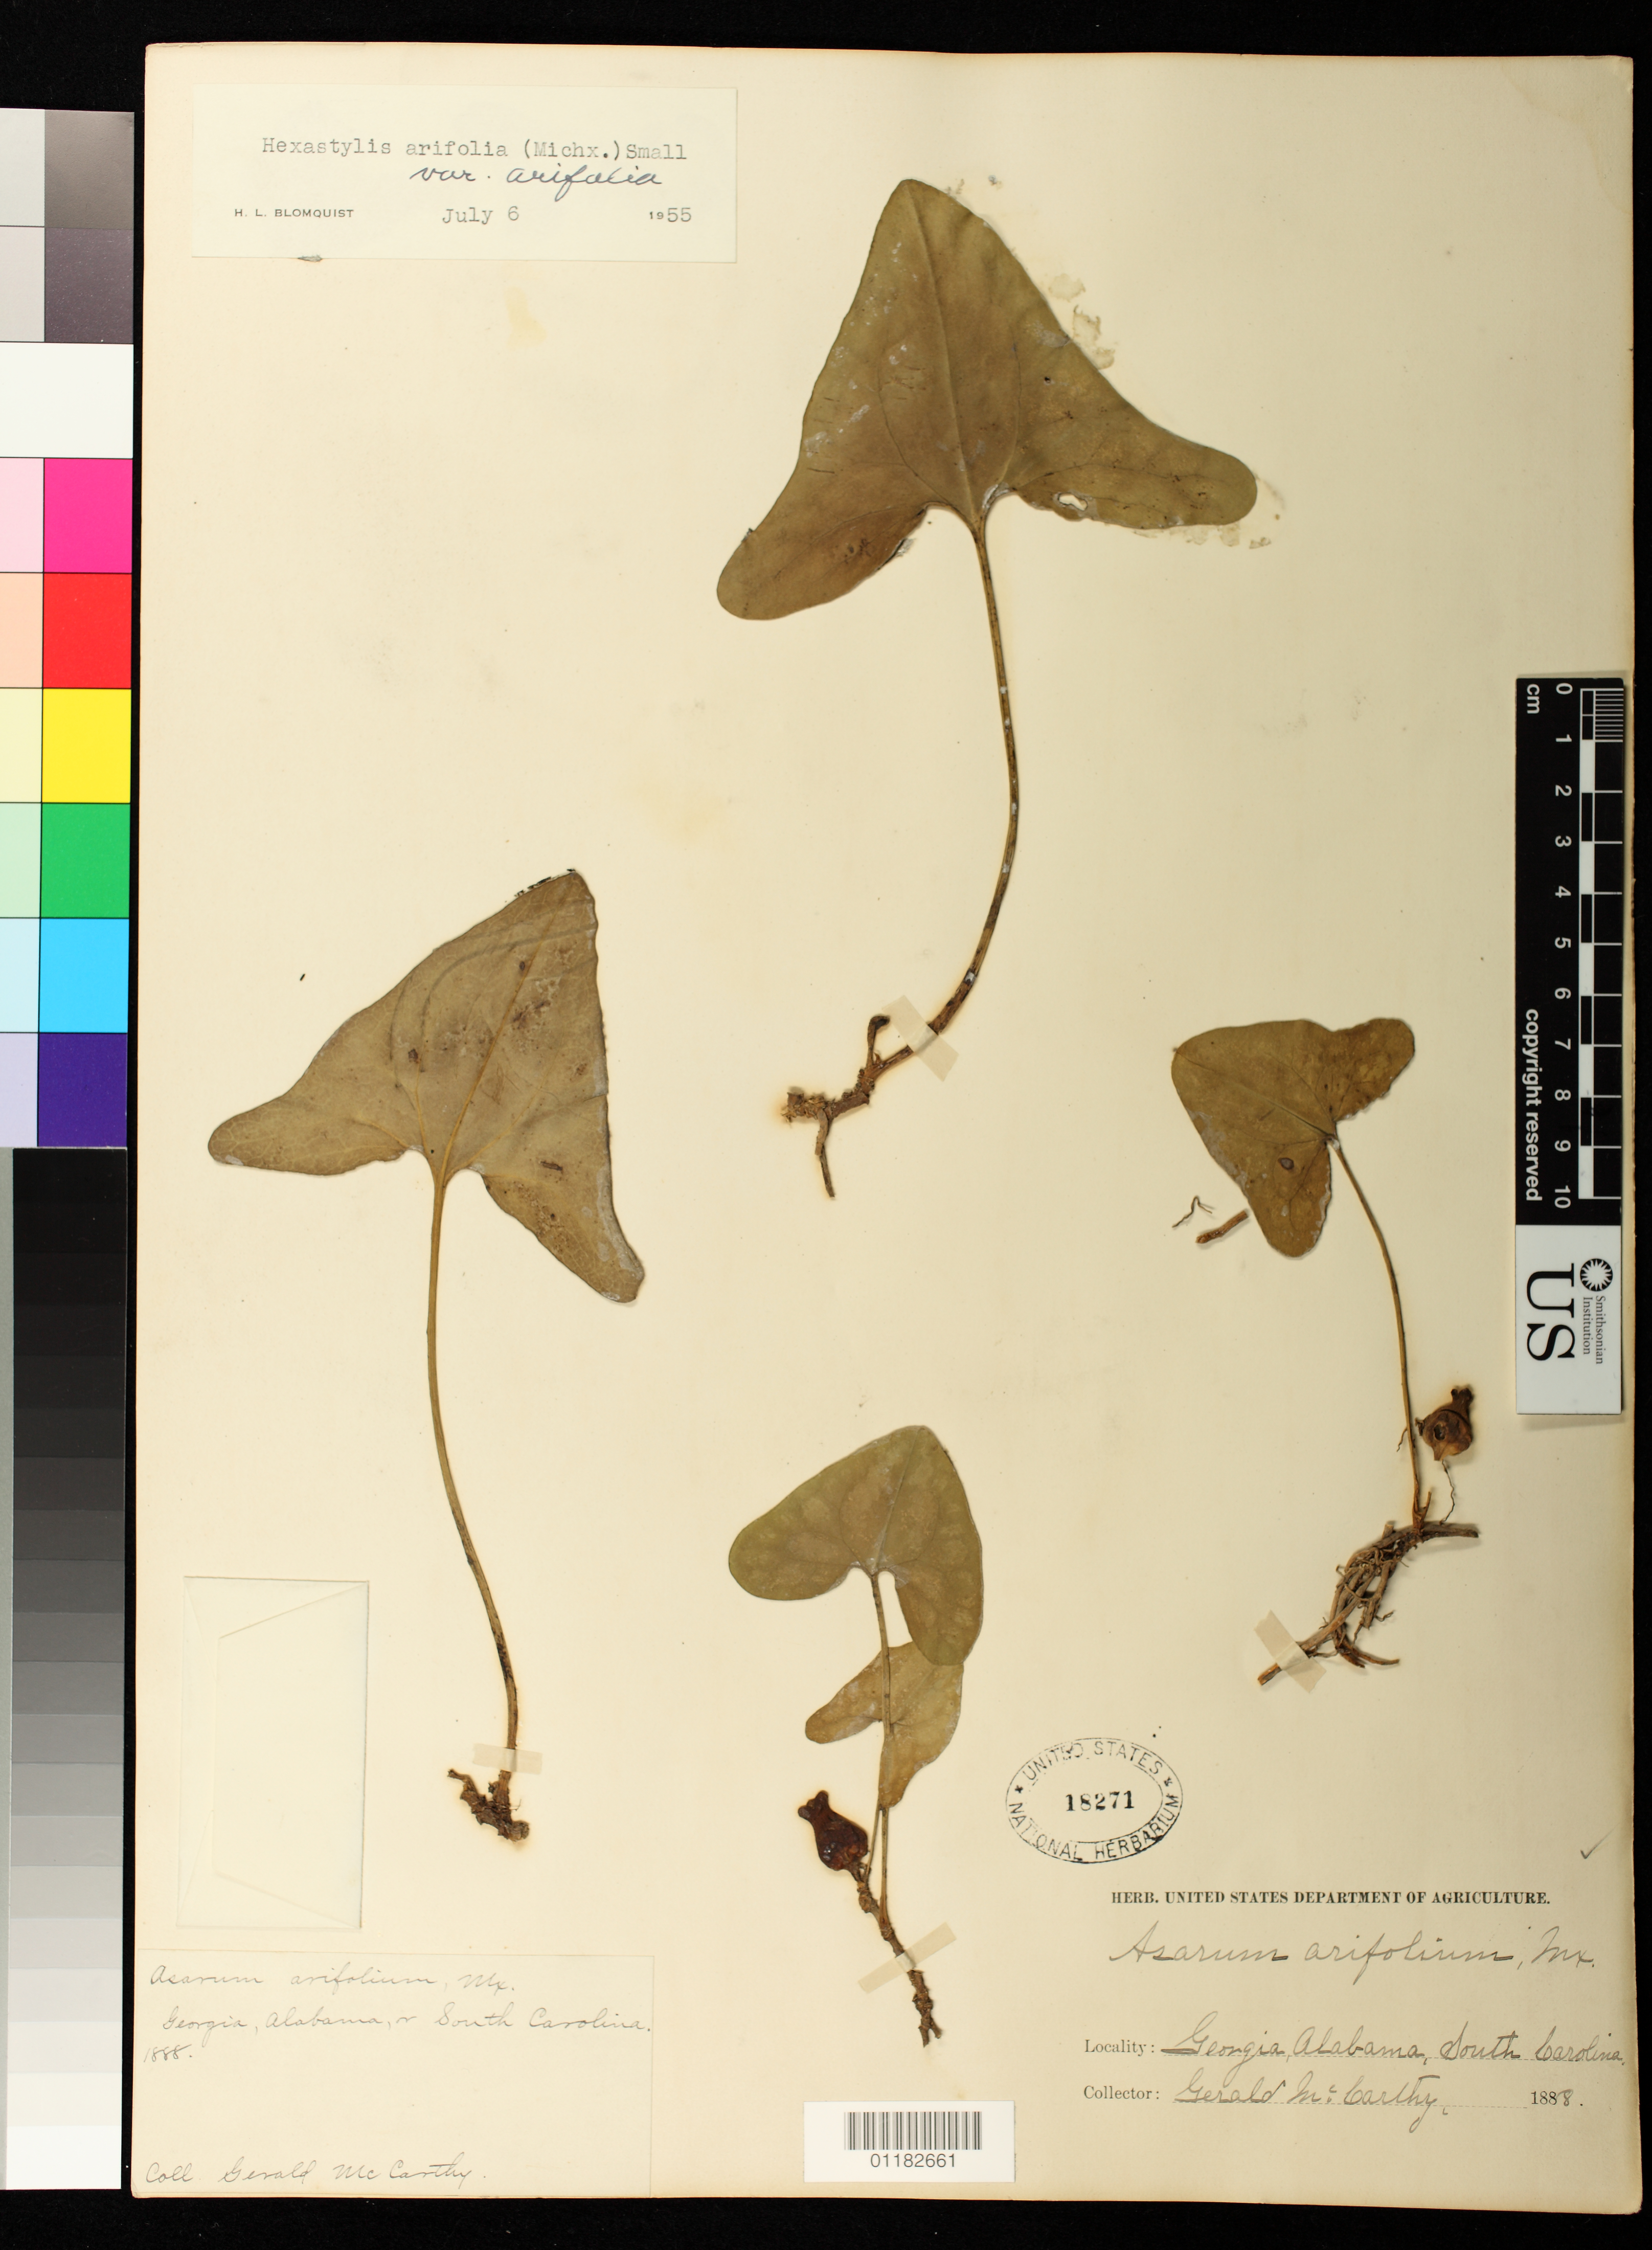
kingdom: Plantae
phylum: Tracheophyta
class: Magnoliopsida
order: Piperales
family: Aristolochiaceae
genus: Hexastylis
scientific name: Hexastylis arifolia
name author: (Michx.) Small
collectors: G. McCarthy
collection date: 1888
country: United States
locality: Georgia, Alabama, South Carolina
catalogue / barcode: US 18271